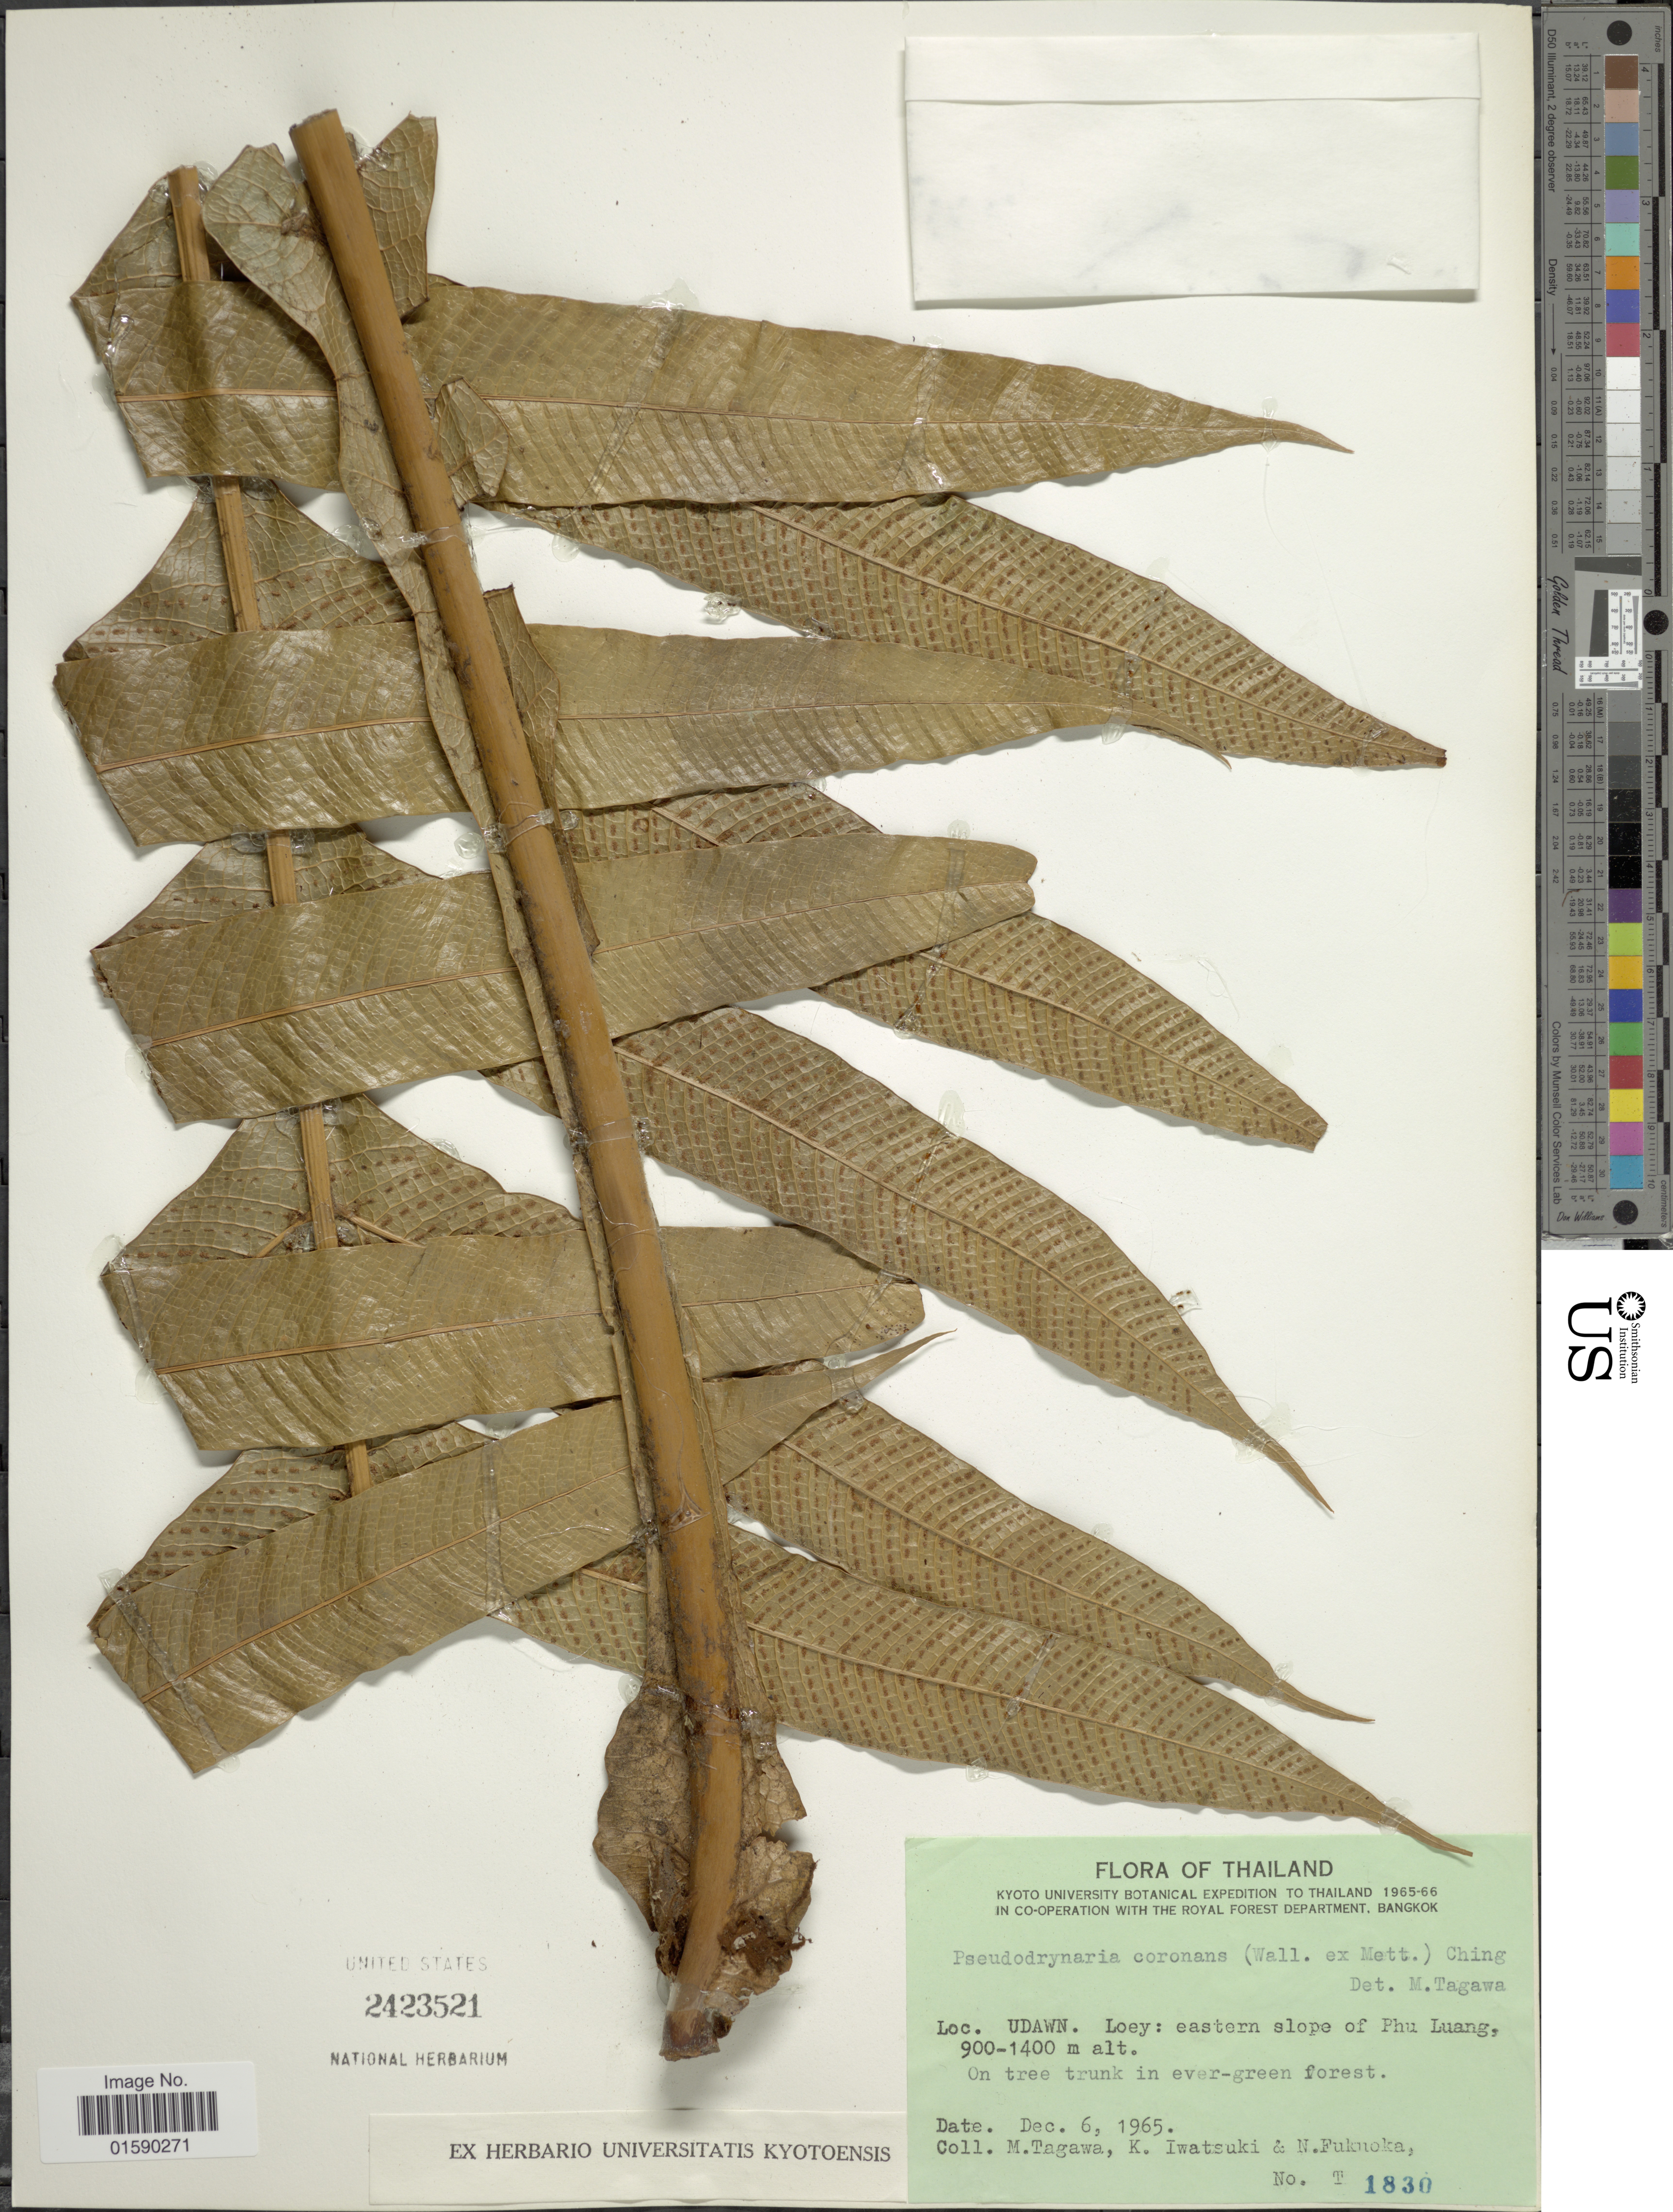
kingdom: Plantae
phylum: Tracheophyta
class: Polypodiopsida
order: Polypodiales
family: Polypodiaceae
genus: Aglaomorpha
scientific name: Aglaomorpha coronans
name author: (Wall. ex Mett.) Copel.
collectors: M. Tagawa, K. Iwatsuki & N. Fukuoka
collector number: T1830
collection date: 1965-12-06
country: Thailand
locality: Thailand. Udawn. Loey: Eastern slope of Phu Luang.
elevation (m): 900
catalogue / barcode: US 2423521